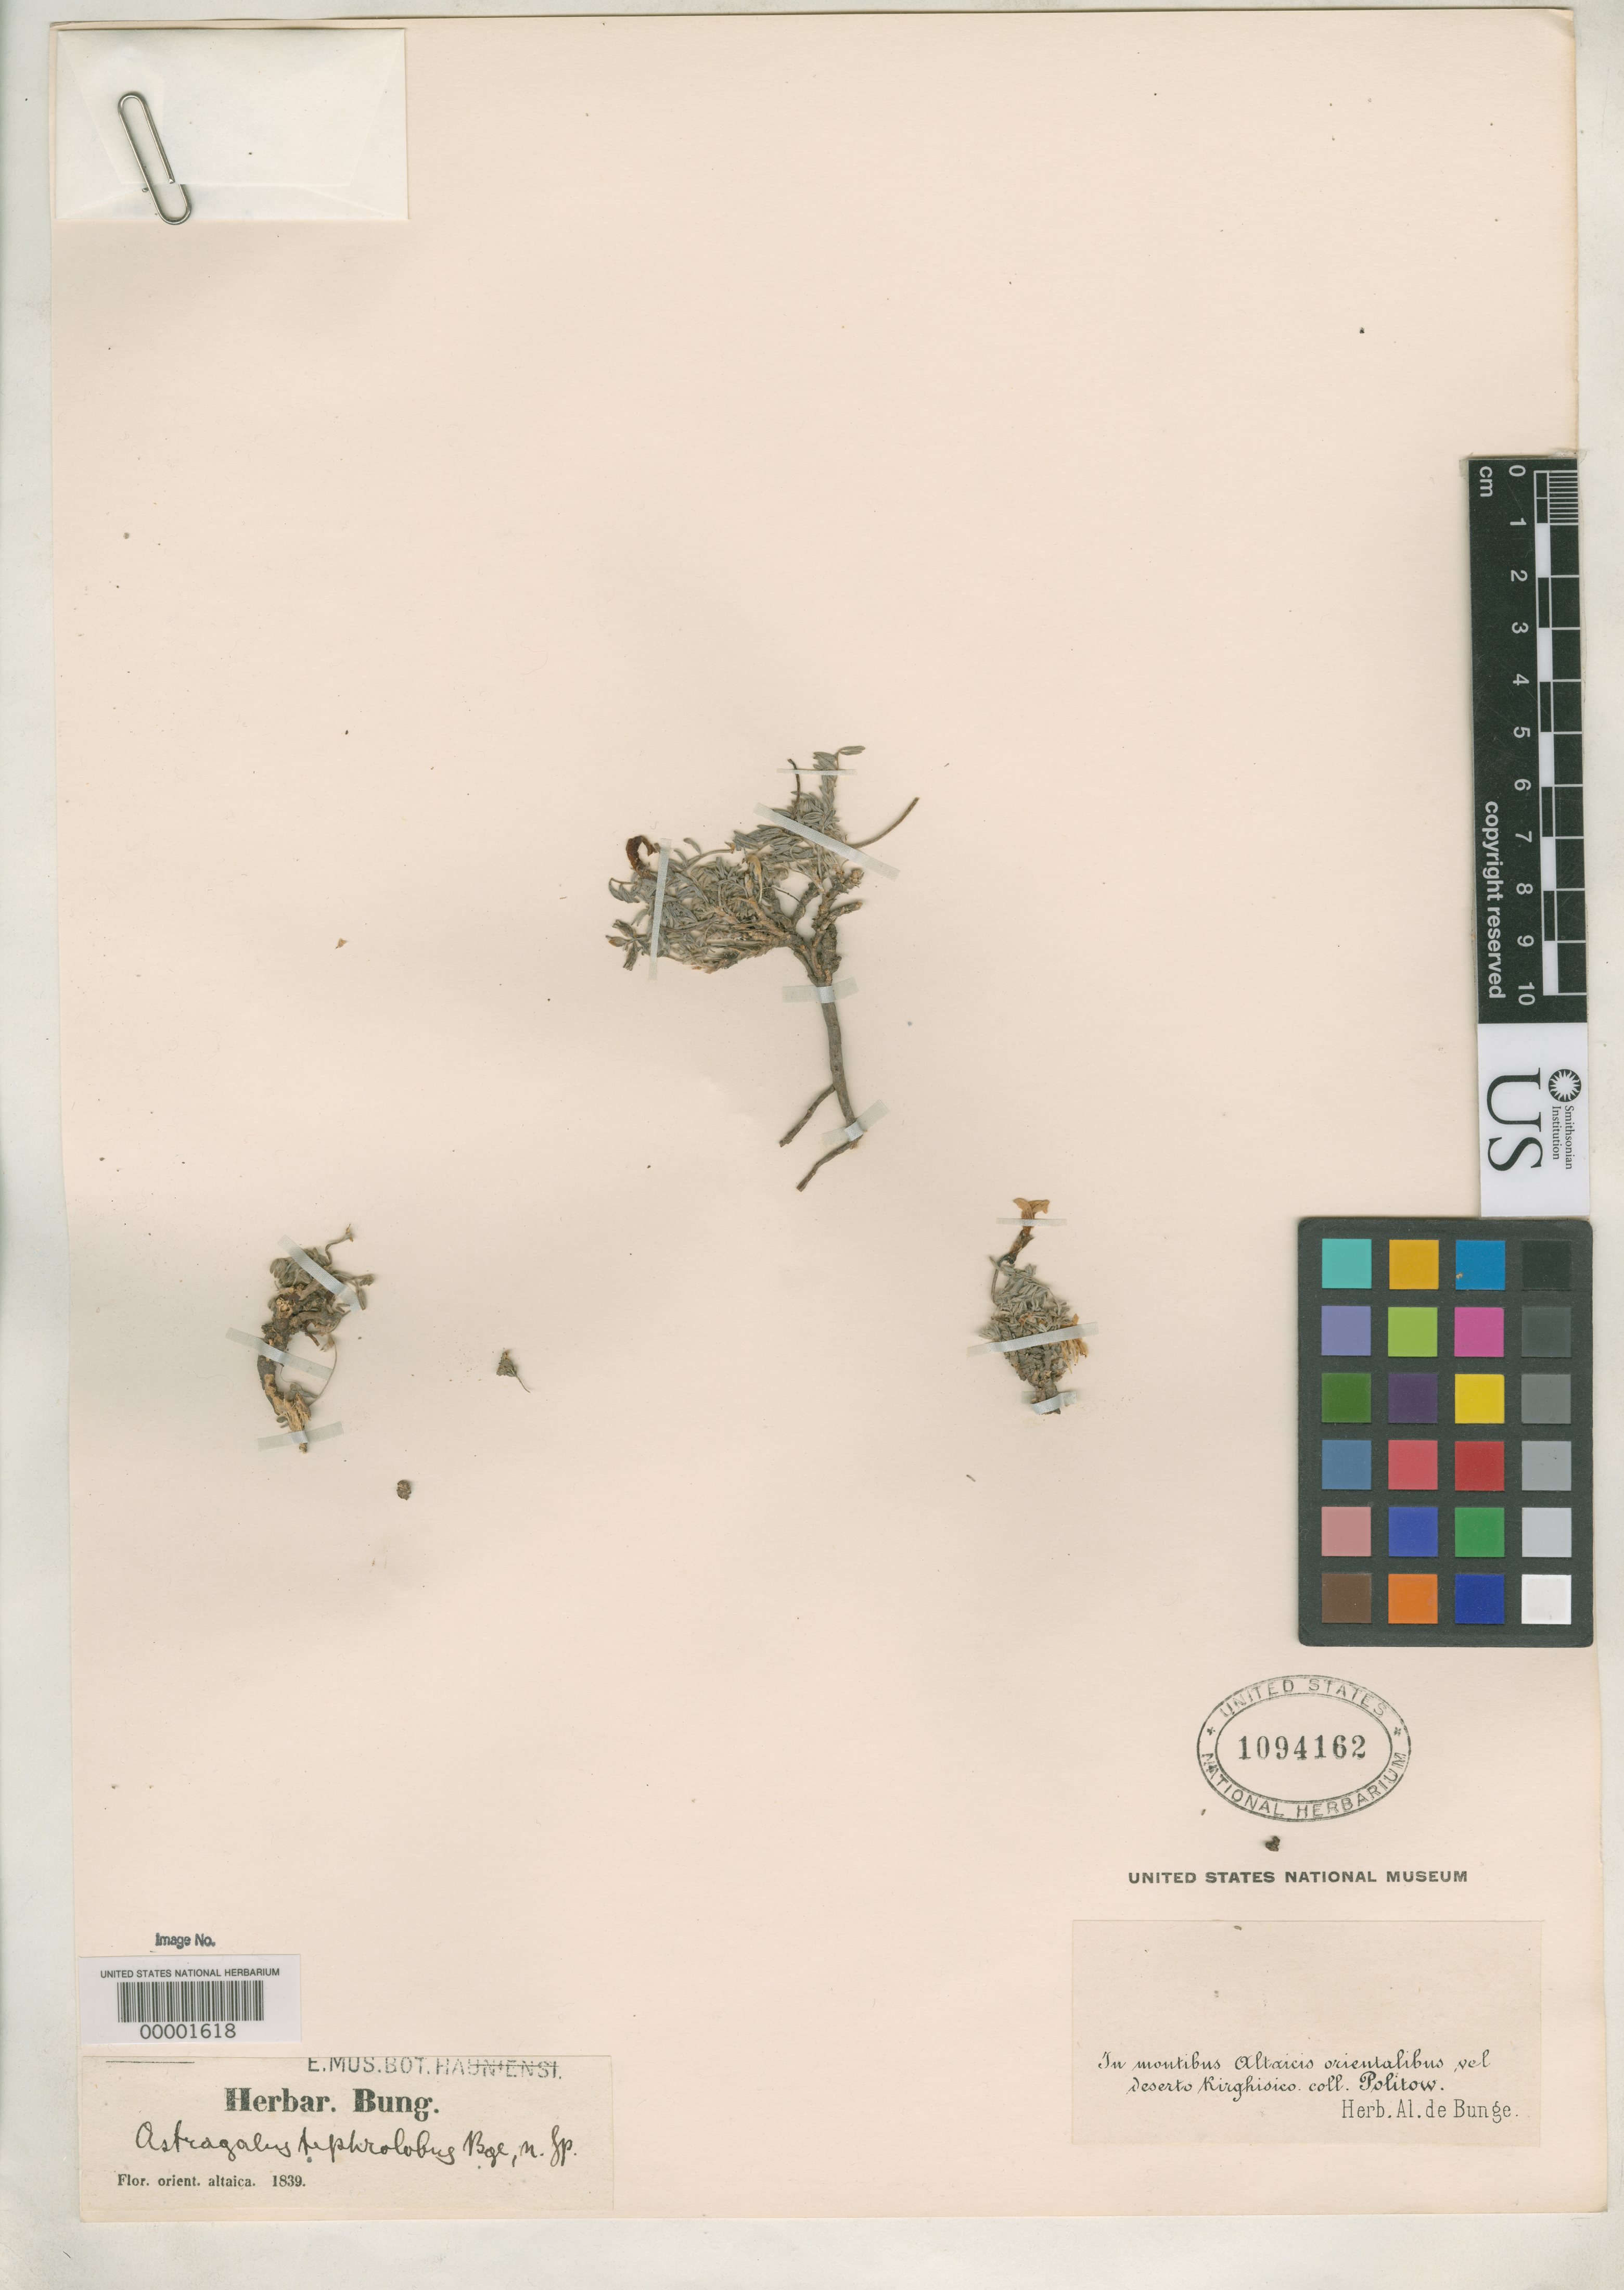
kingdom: Plantae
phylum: Tracheophyta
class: Magnoliopsida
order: Fabales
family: Fabaceae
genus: Astragalus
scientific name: Astragalus tephrolobus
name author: Bunge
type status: Type Fragment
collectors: -. Politow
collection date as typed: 1839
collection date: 1839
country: Iran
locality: (country as "Persia").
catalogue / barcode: US 1094162